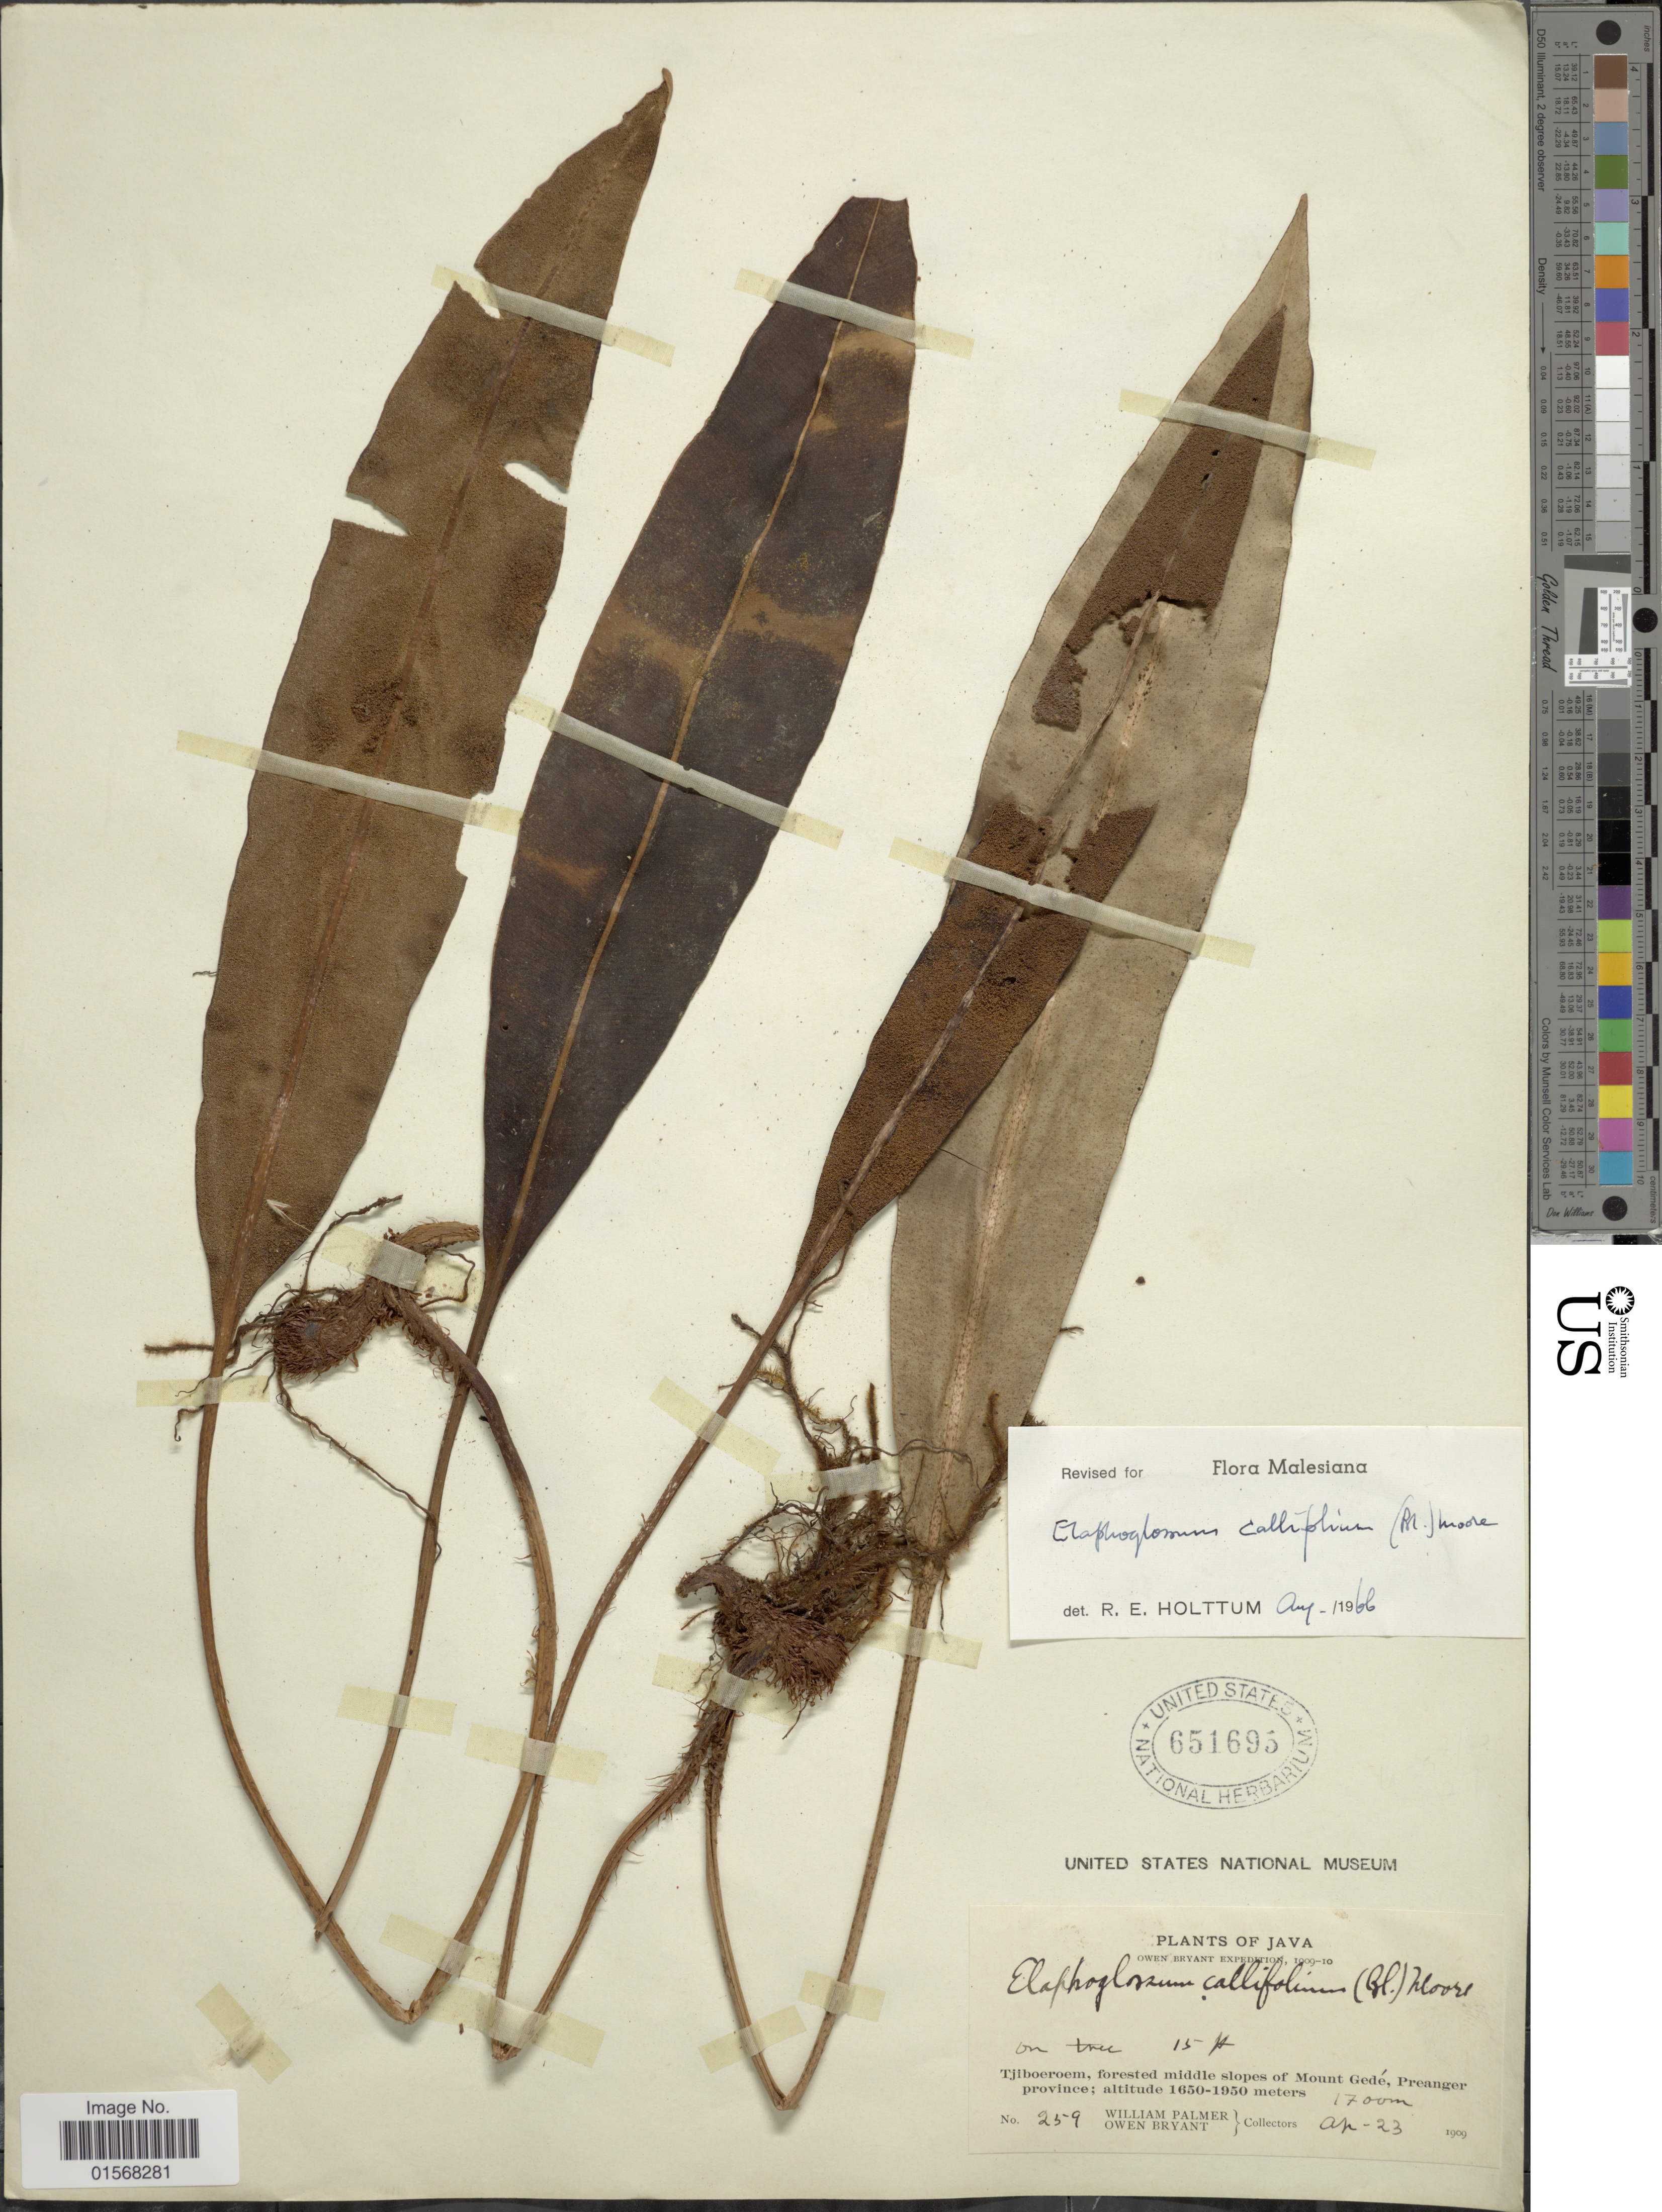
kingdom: Plantae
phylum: Tracheophyta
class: Polypodiopsida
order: Polypodiales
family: Dryopteridaceae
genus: Elaphoglossum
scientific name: Elaphoglossum callifolium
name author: (Blume) T. Moore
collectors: W. Palmer & O. Bryant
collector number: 259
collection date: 1909-04-23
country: Indonesia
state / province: Java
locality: Java, tjiboeroem, forested middle slopes of Mount Gedé, Preanger province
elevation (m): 1700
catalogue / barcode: US 651695